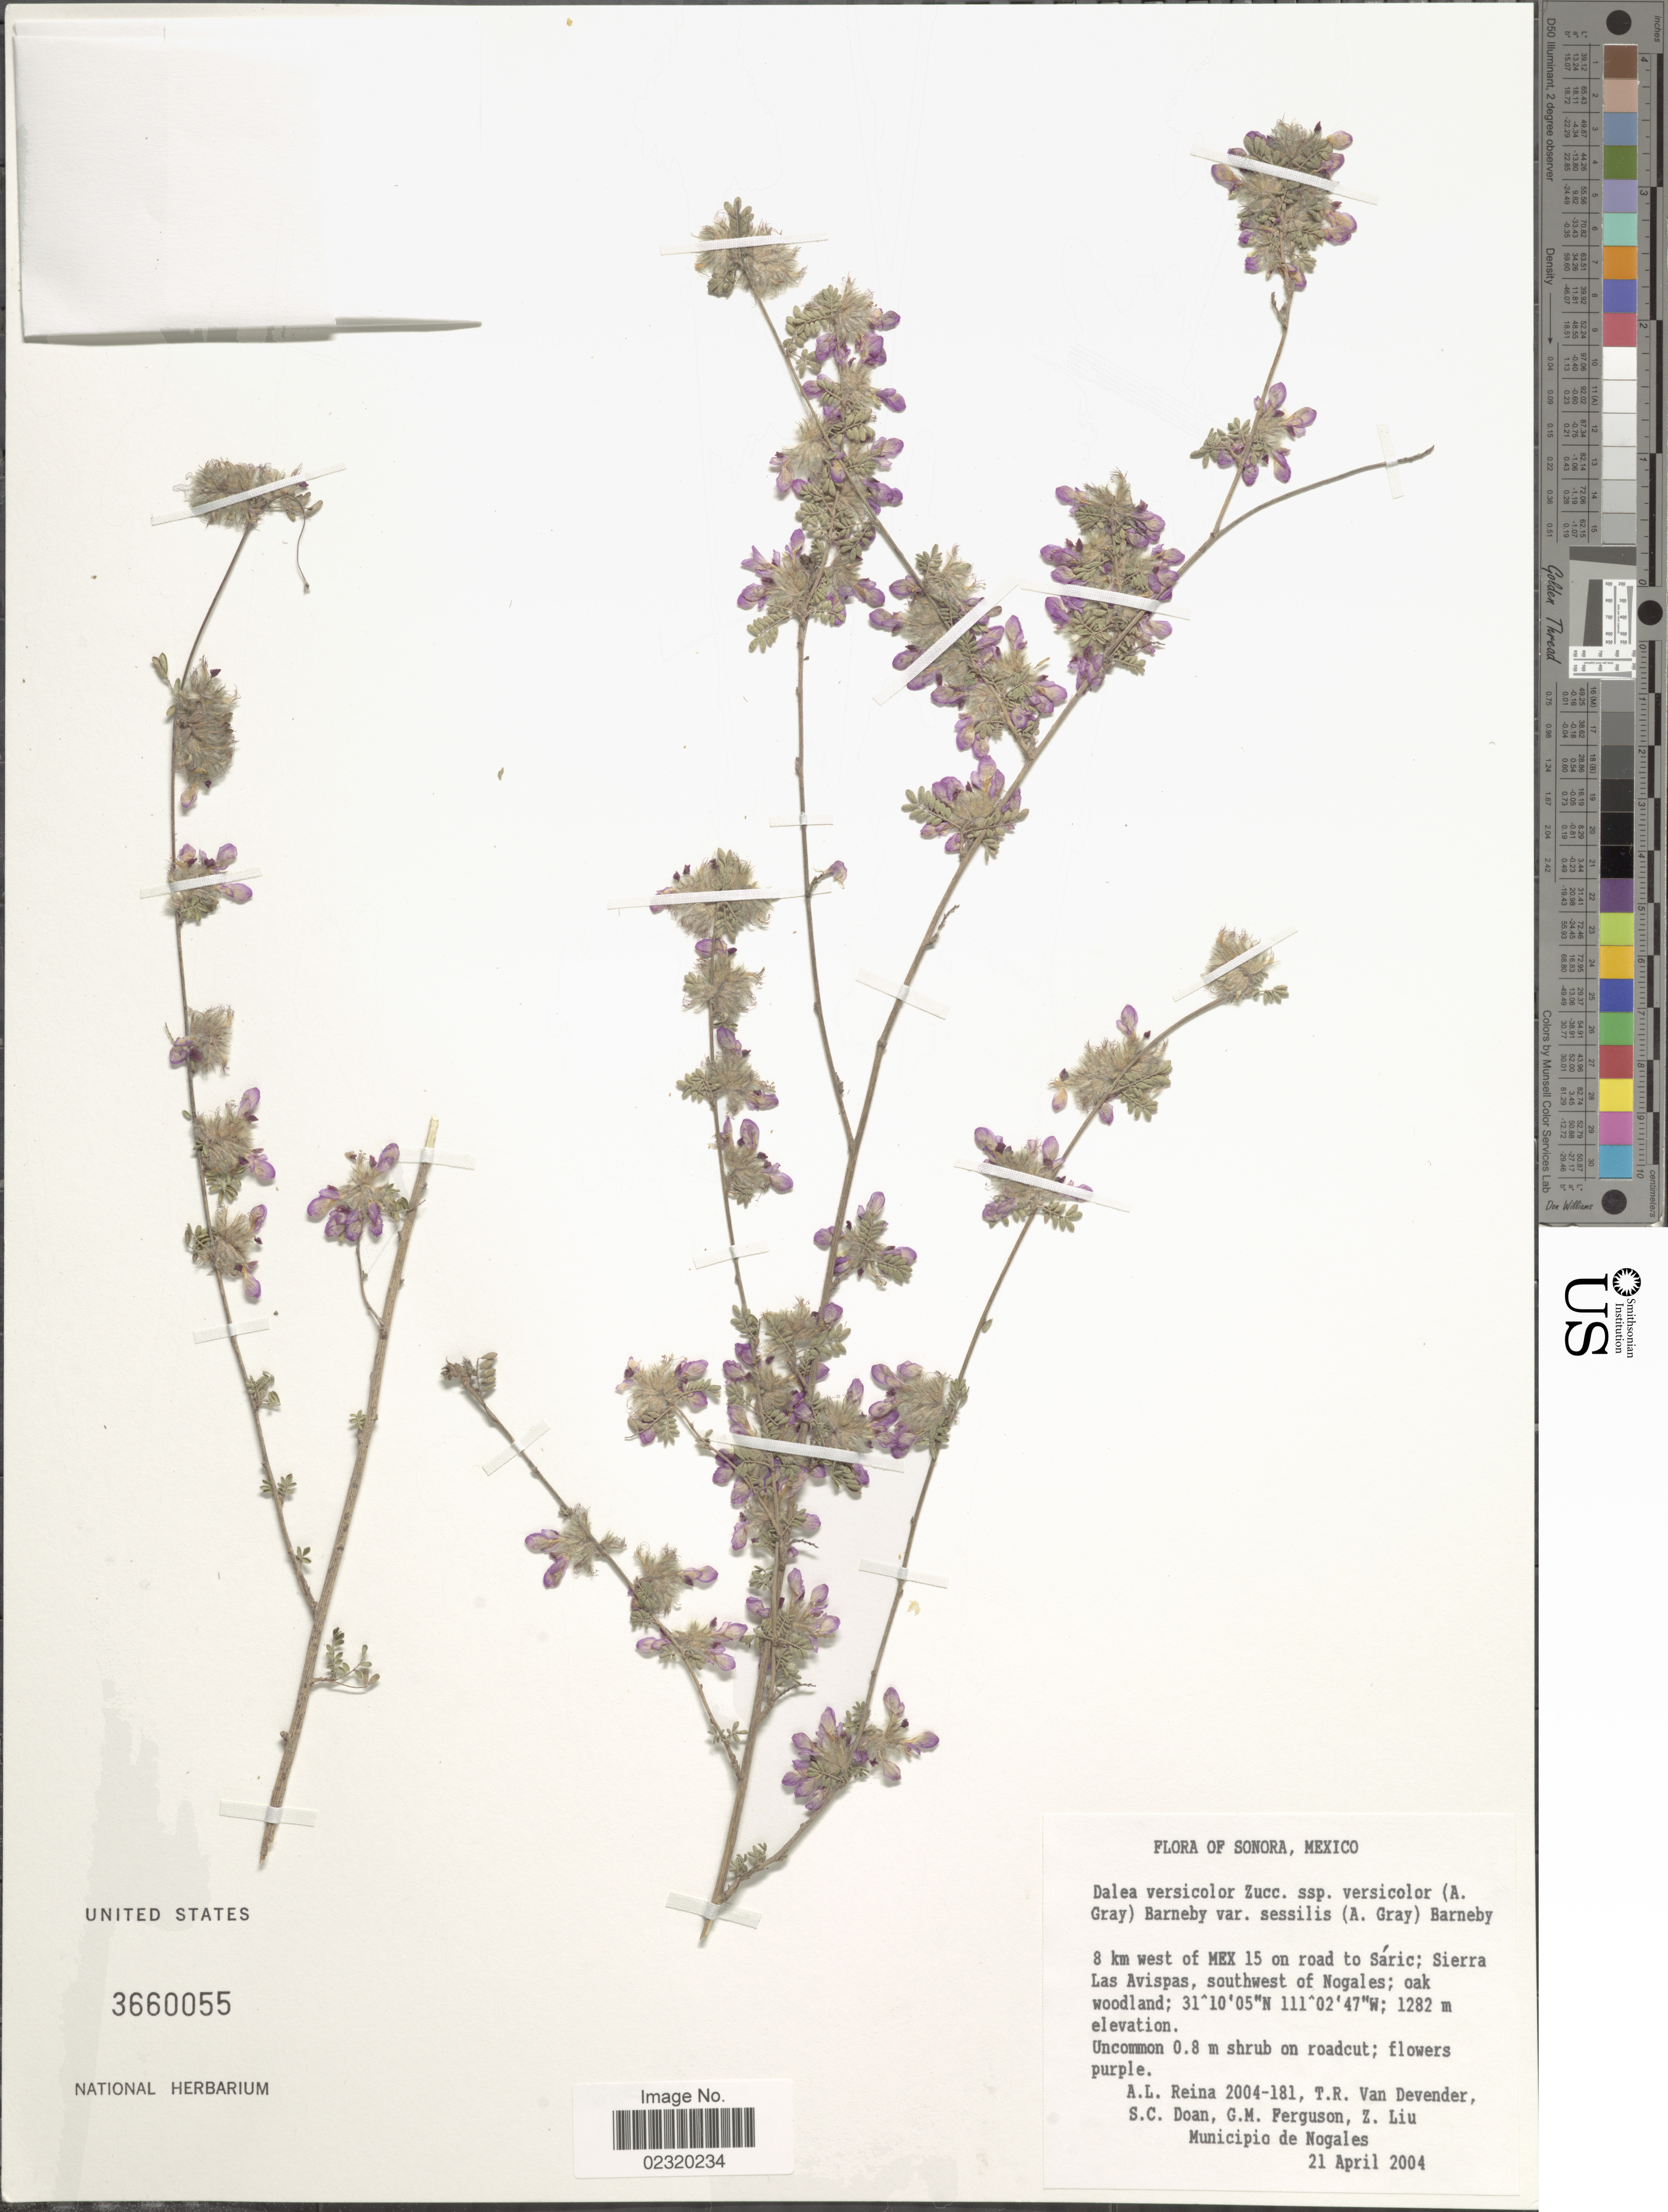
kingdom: Plantae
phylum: Tracheophyta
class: Magnoliopsida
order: Fabales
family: Fabaceae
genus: Dalea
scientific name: Dalea versicolor var. sessilis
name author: Zucc.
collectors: A. Reina, T. R. Van Devender, S. Doan, G. Ferguson & Z. Y. Liu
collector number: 2004-181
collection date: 2004-04-21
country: Mexico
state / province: Sonora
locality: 8 km west of Mex 15 on road to Sáric; Sierra Las Avispas, southwest of Nogales; oak woodland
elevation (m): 1282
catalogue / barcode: US 3660055